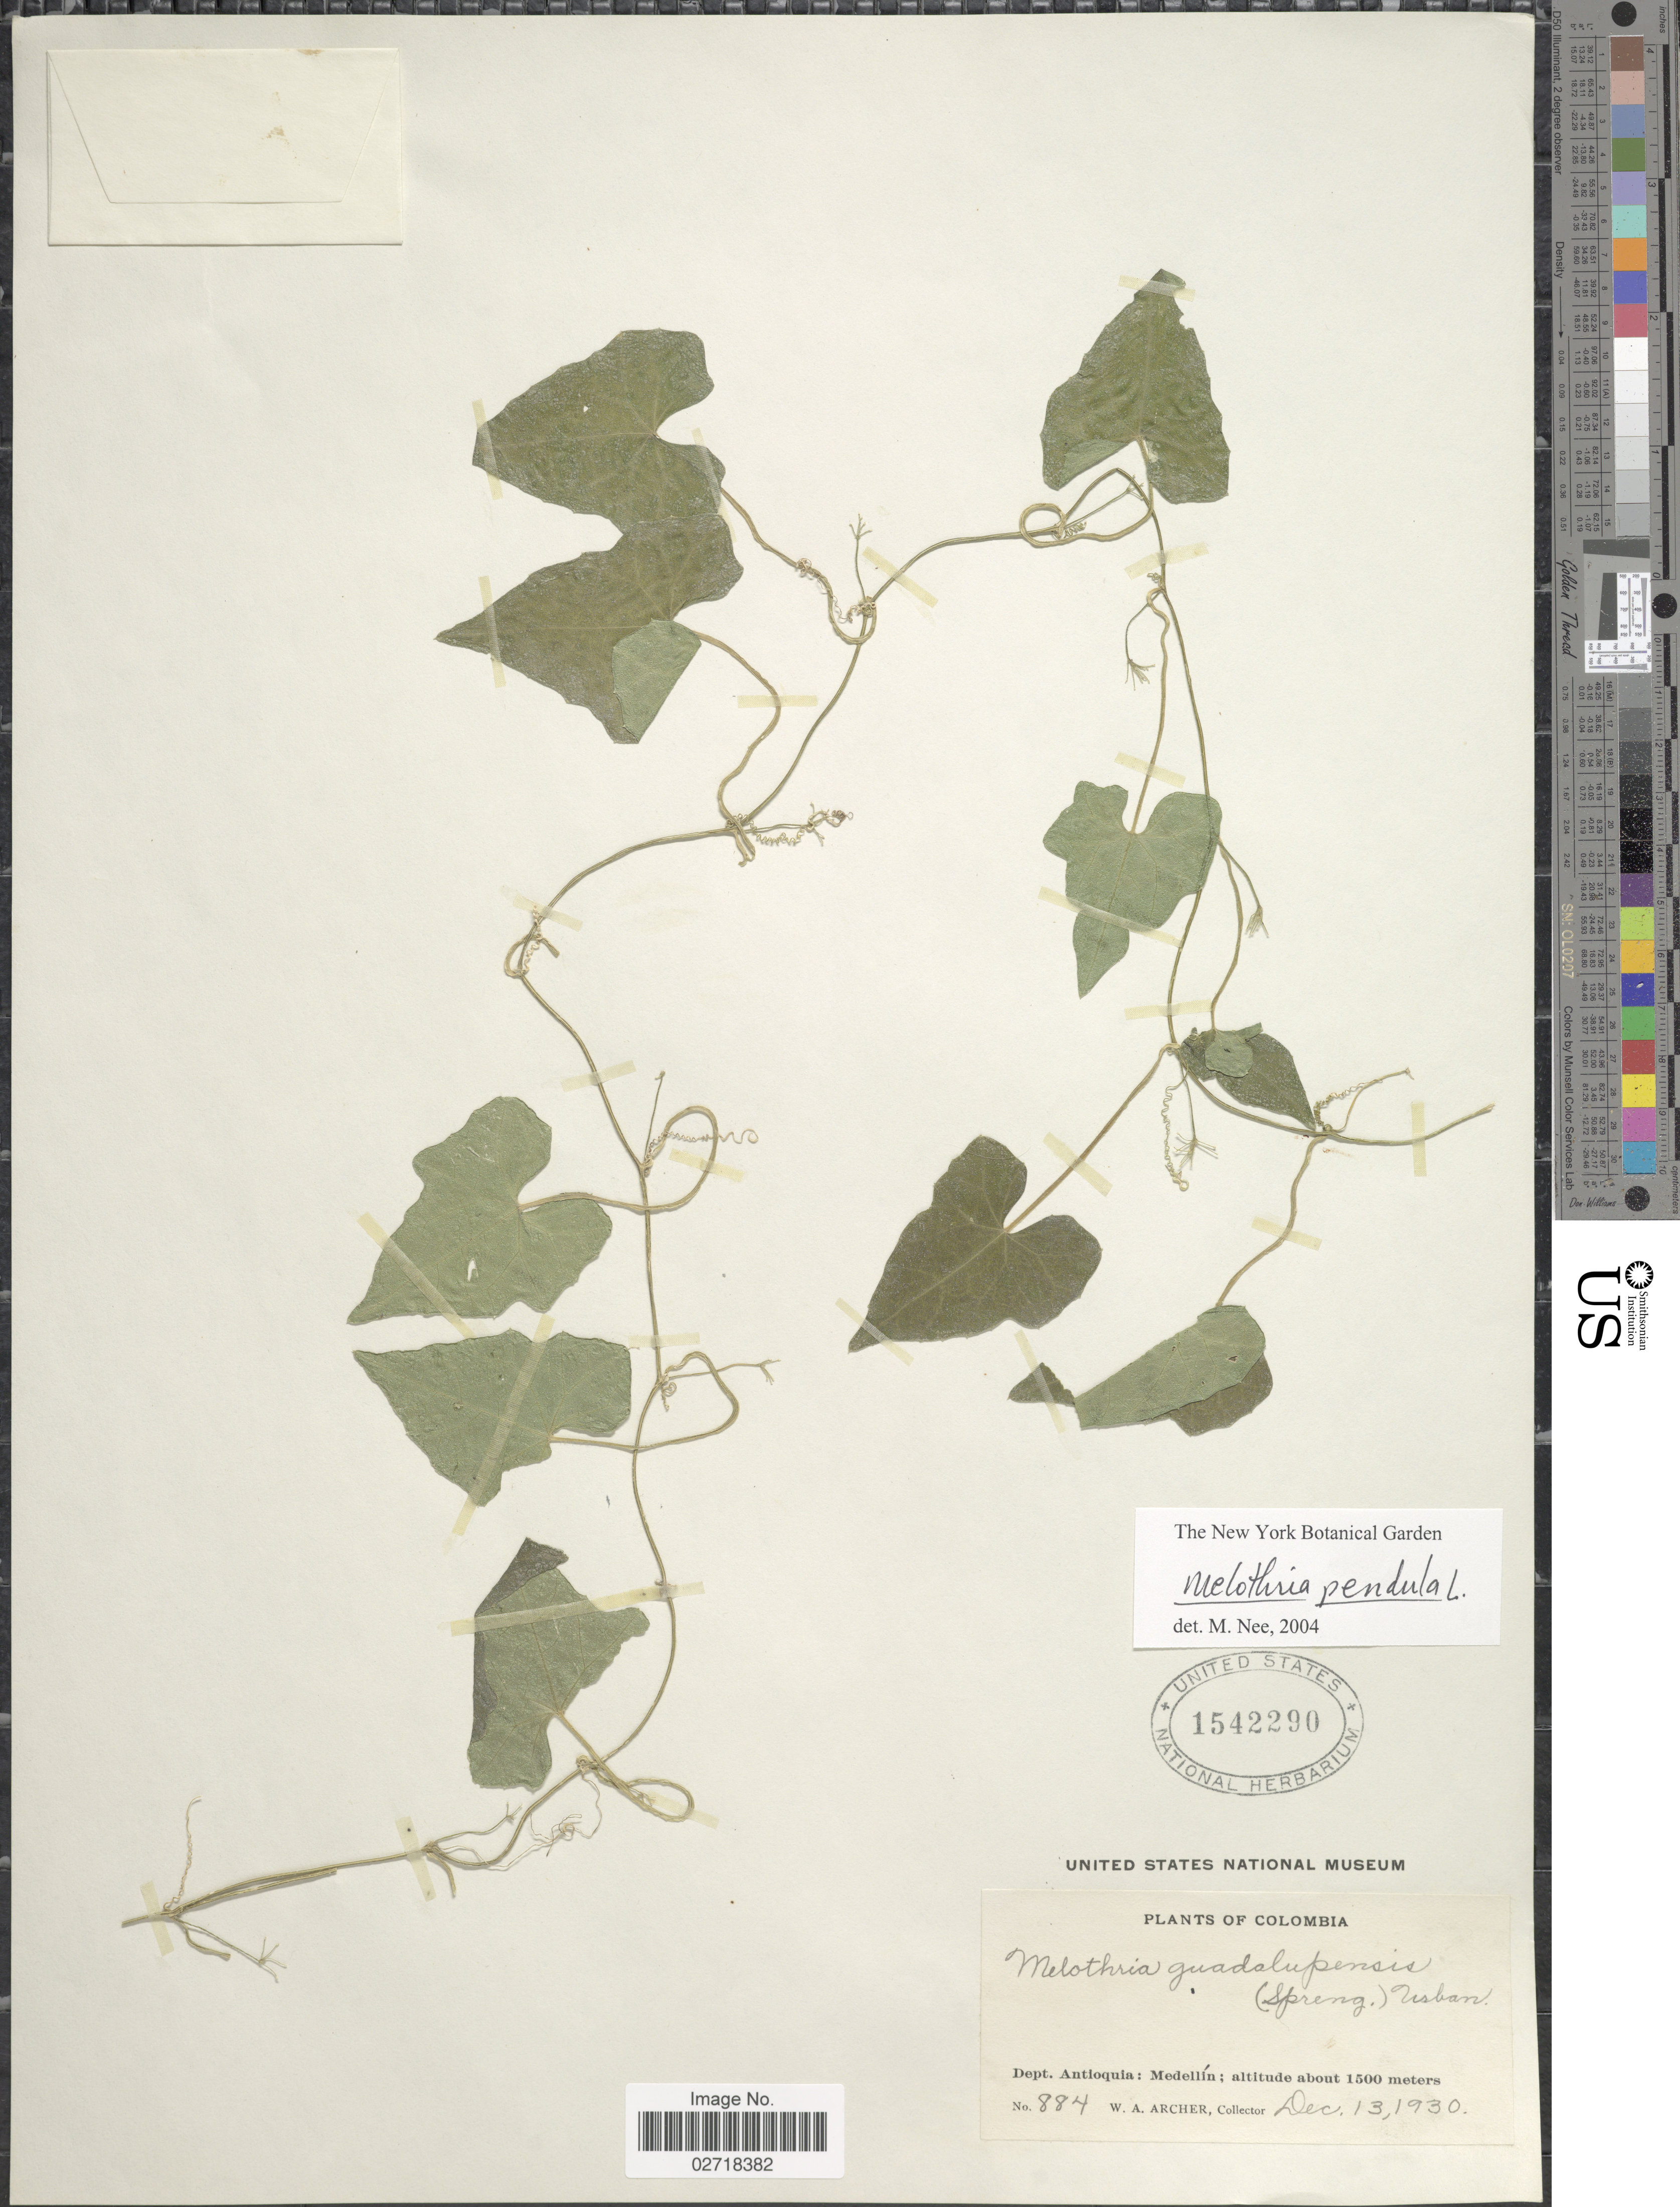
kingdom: Plantae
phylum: Tracheophyta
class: Magnoliopsida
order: Cucurbitales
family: Cucurbitaceae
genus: Melothria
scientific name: Melothria pendula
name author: L.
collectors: W. A. Archer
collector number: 884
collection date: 1930-12-13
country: Colombia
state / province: Antioquia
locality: Medellin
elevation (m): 1500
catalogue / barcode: US 1542290